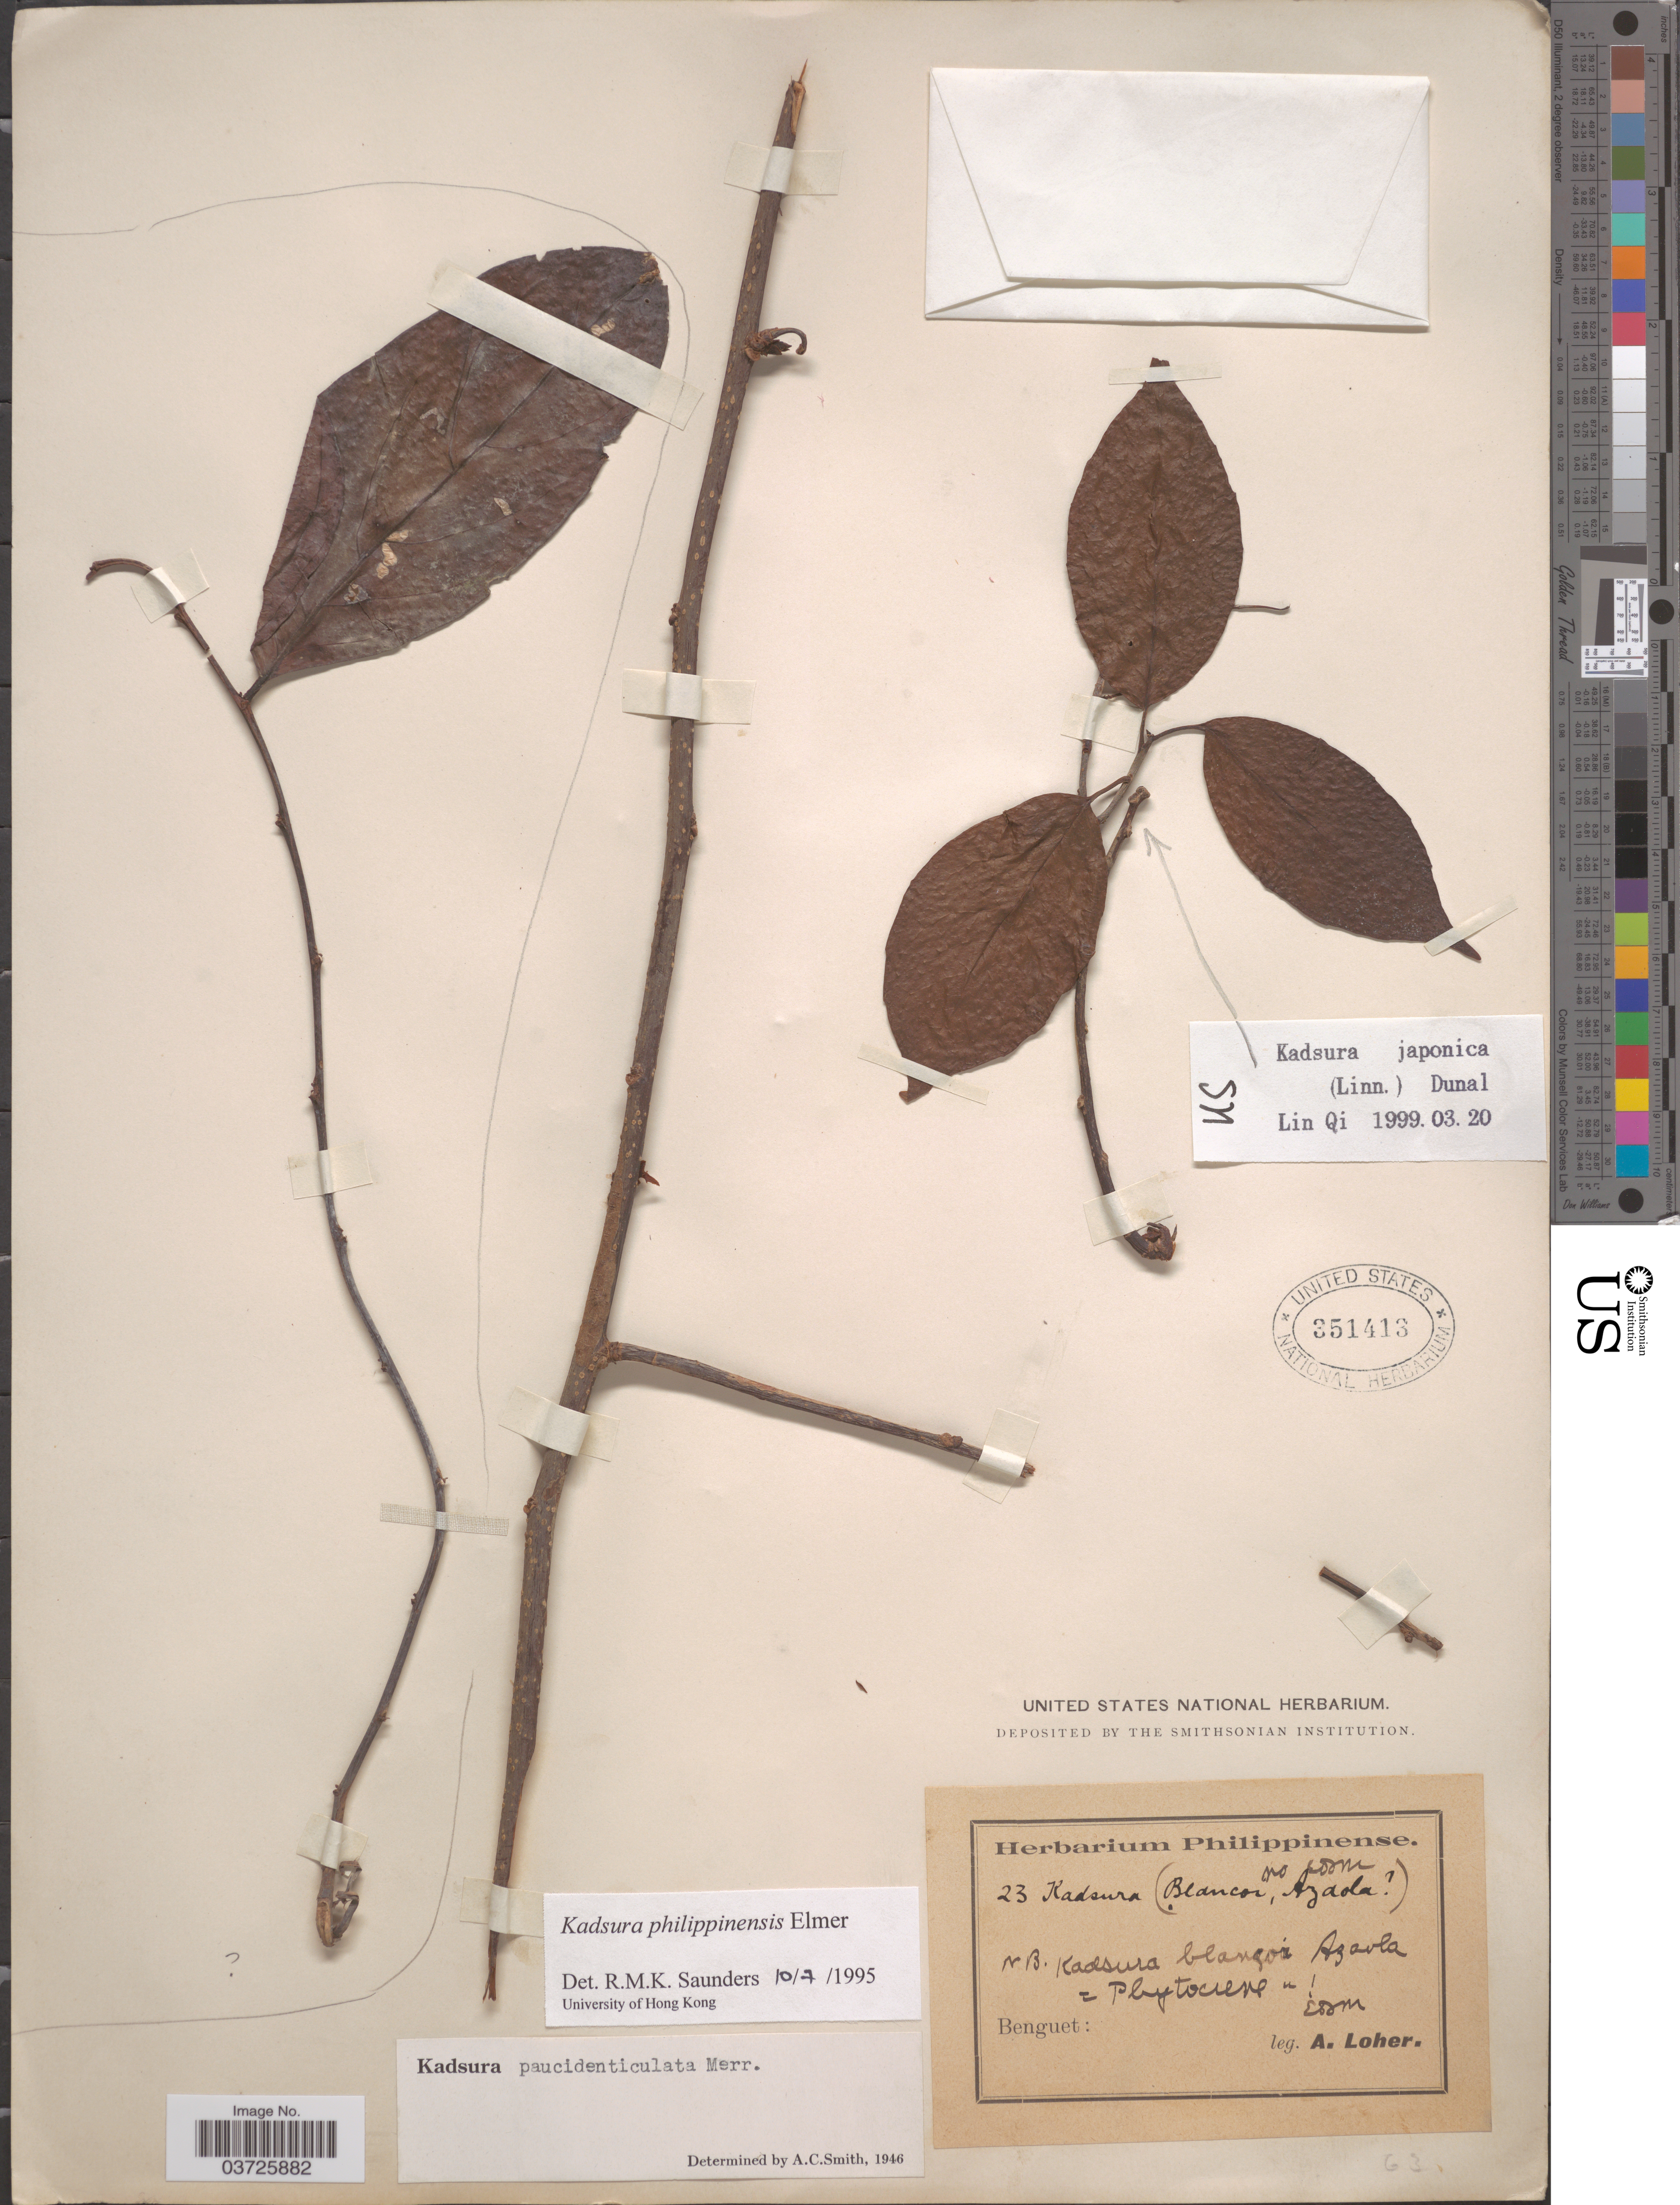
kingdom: Plantae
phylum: Tracheophyta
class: Magnoliopsida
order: Austrobaileyales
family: Schisandraceae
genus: Kadsura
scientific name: Kadsura japonica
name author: (L.) Dunal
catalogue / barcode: US 351413-2